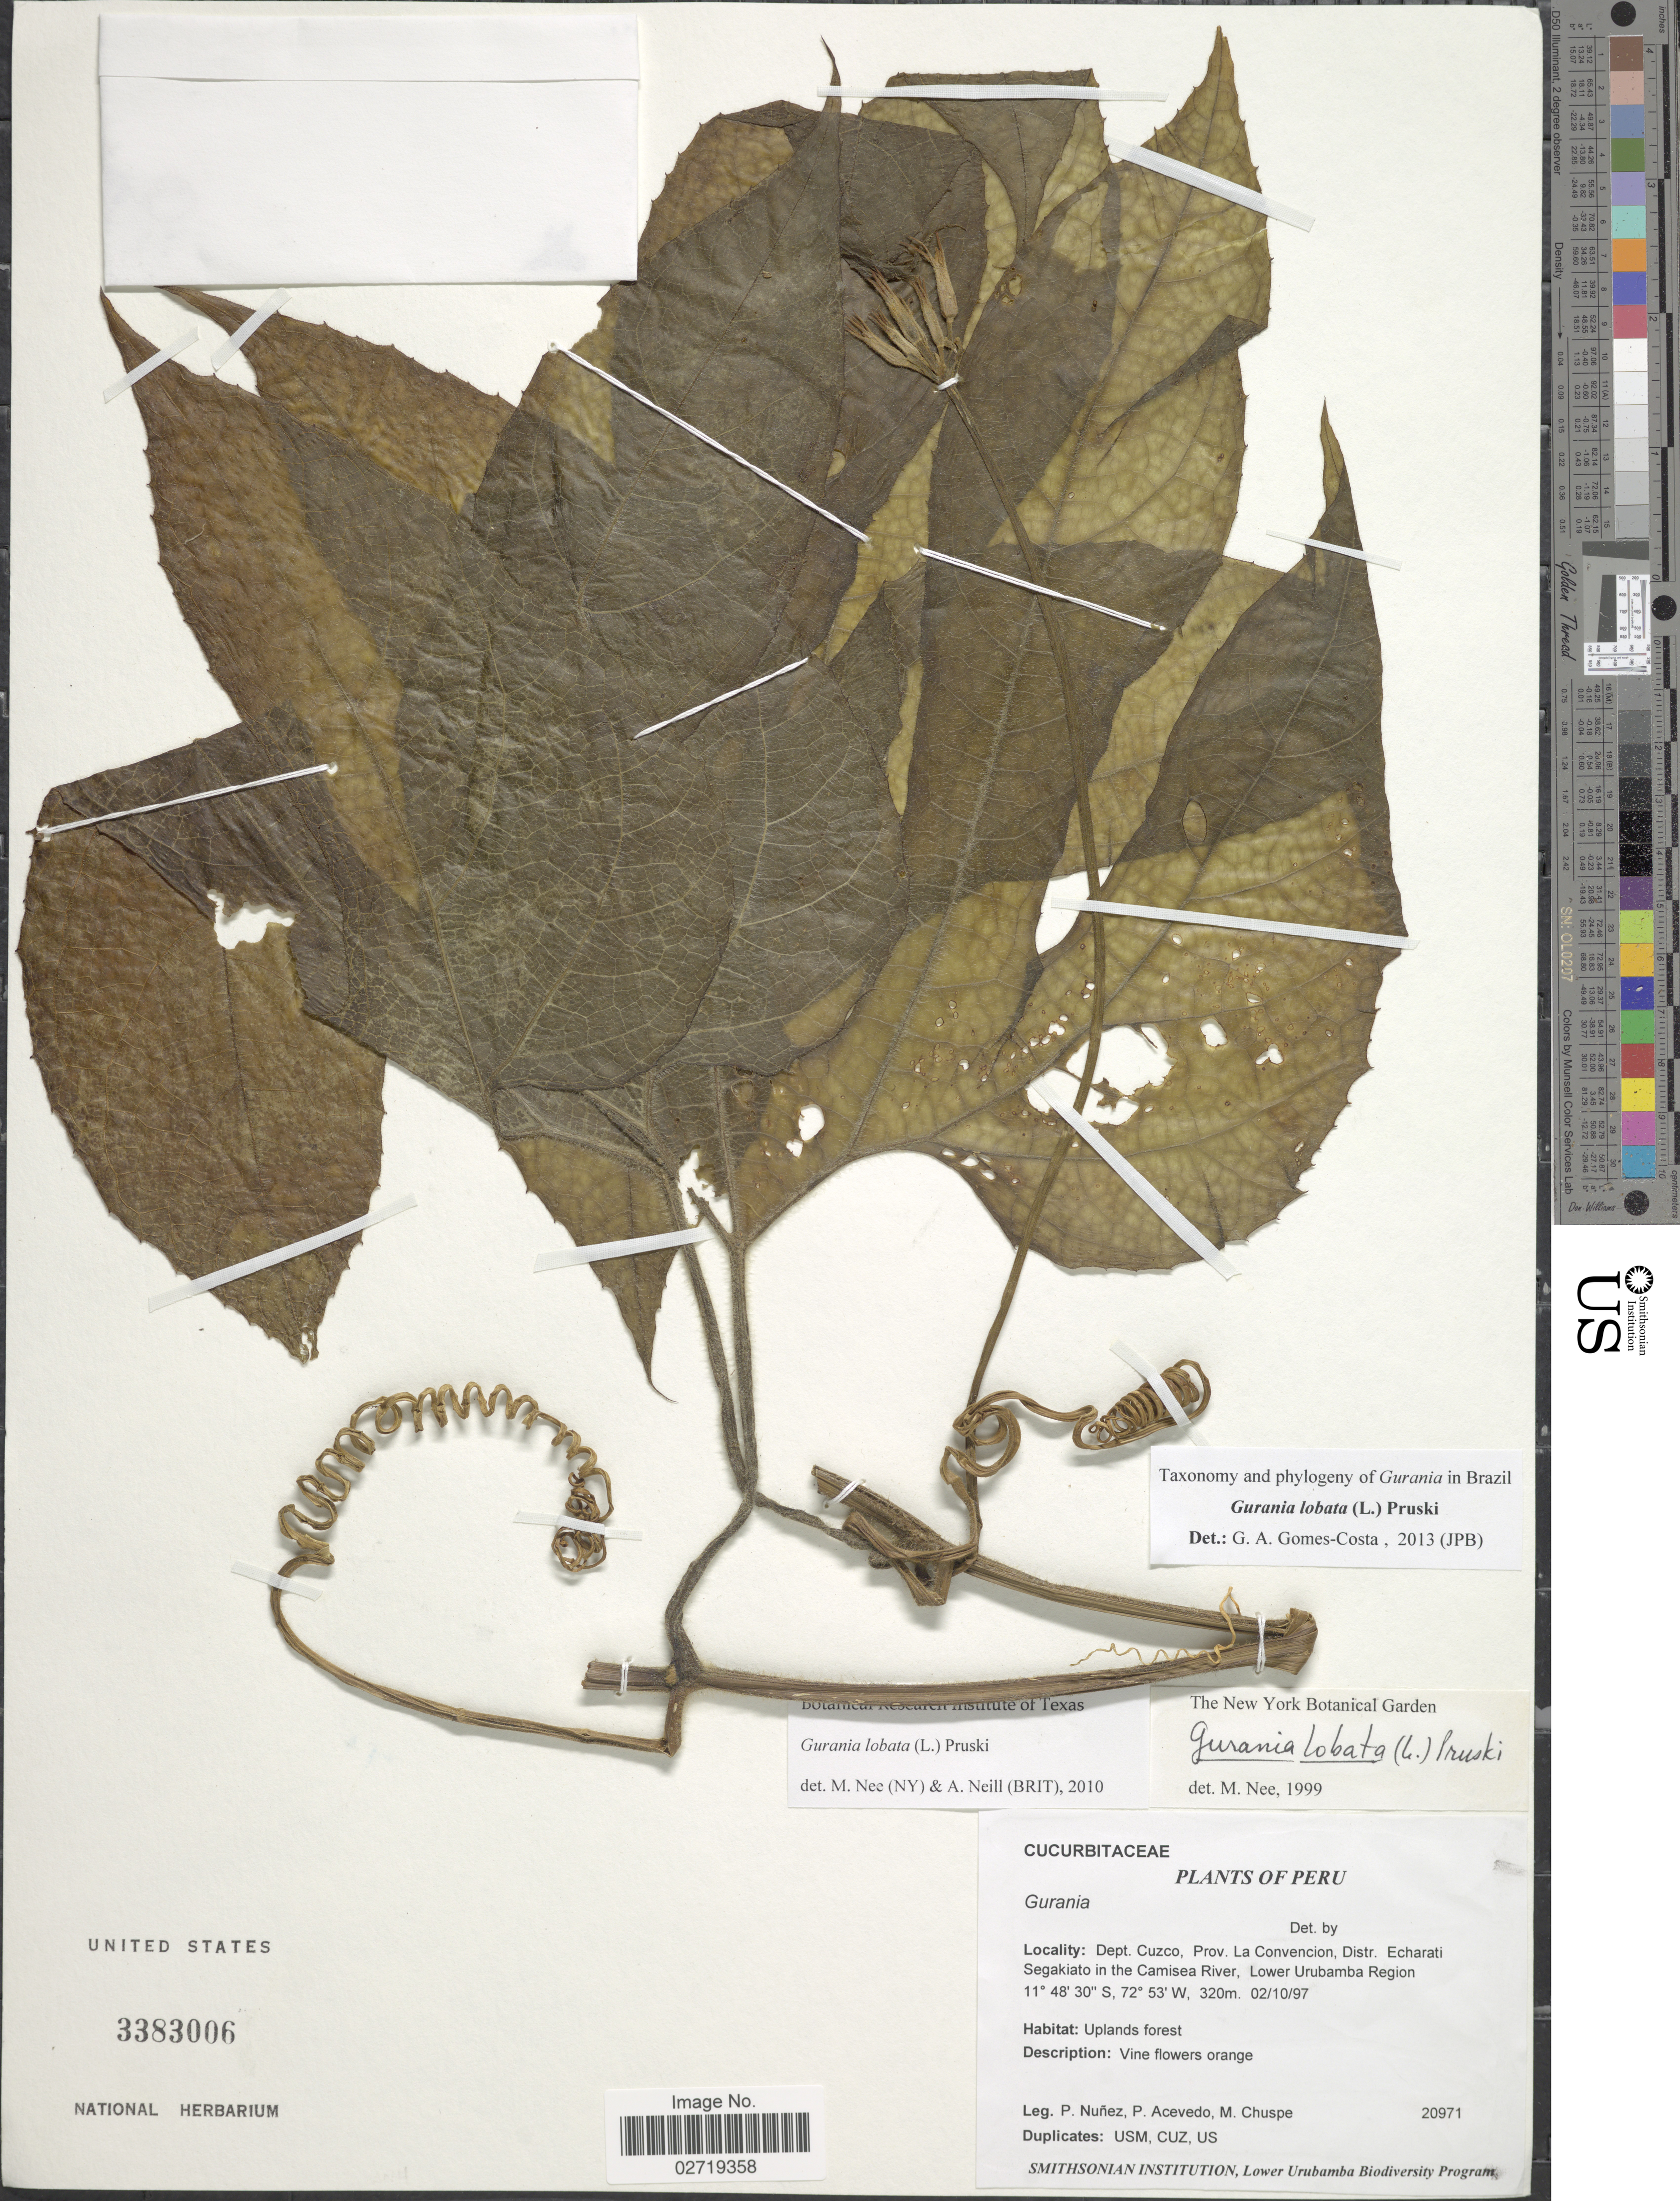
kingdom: Plantae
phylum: Tracheophyta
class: Magnoliopsida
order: Cucurbitales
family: Cucurbitaceae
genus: Gurania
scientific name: Gurania lobata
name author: (L.) Pruski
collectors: P. Nuñez V., P. Acevedo-Rodr. & M. Chuspe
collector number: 20971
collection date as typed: Transcribed d/m/y: 2/10/97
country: Peru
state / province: Cusco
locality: Dept. Cuzco, Prov. La Convencion, Distr. Echarti Segakiato in the Camisea River, Lower Urubamba Region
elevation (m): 320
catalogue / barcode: US 3383006